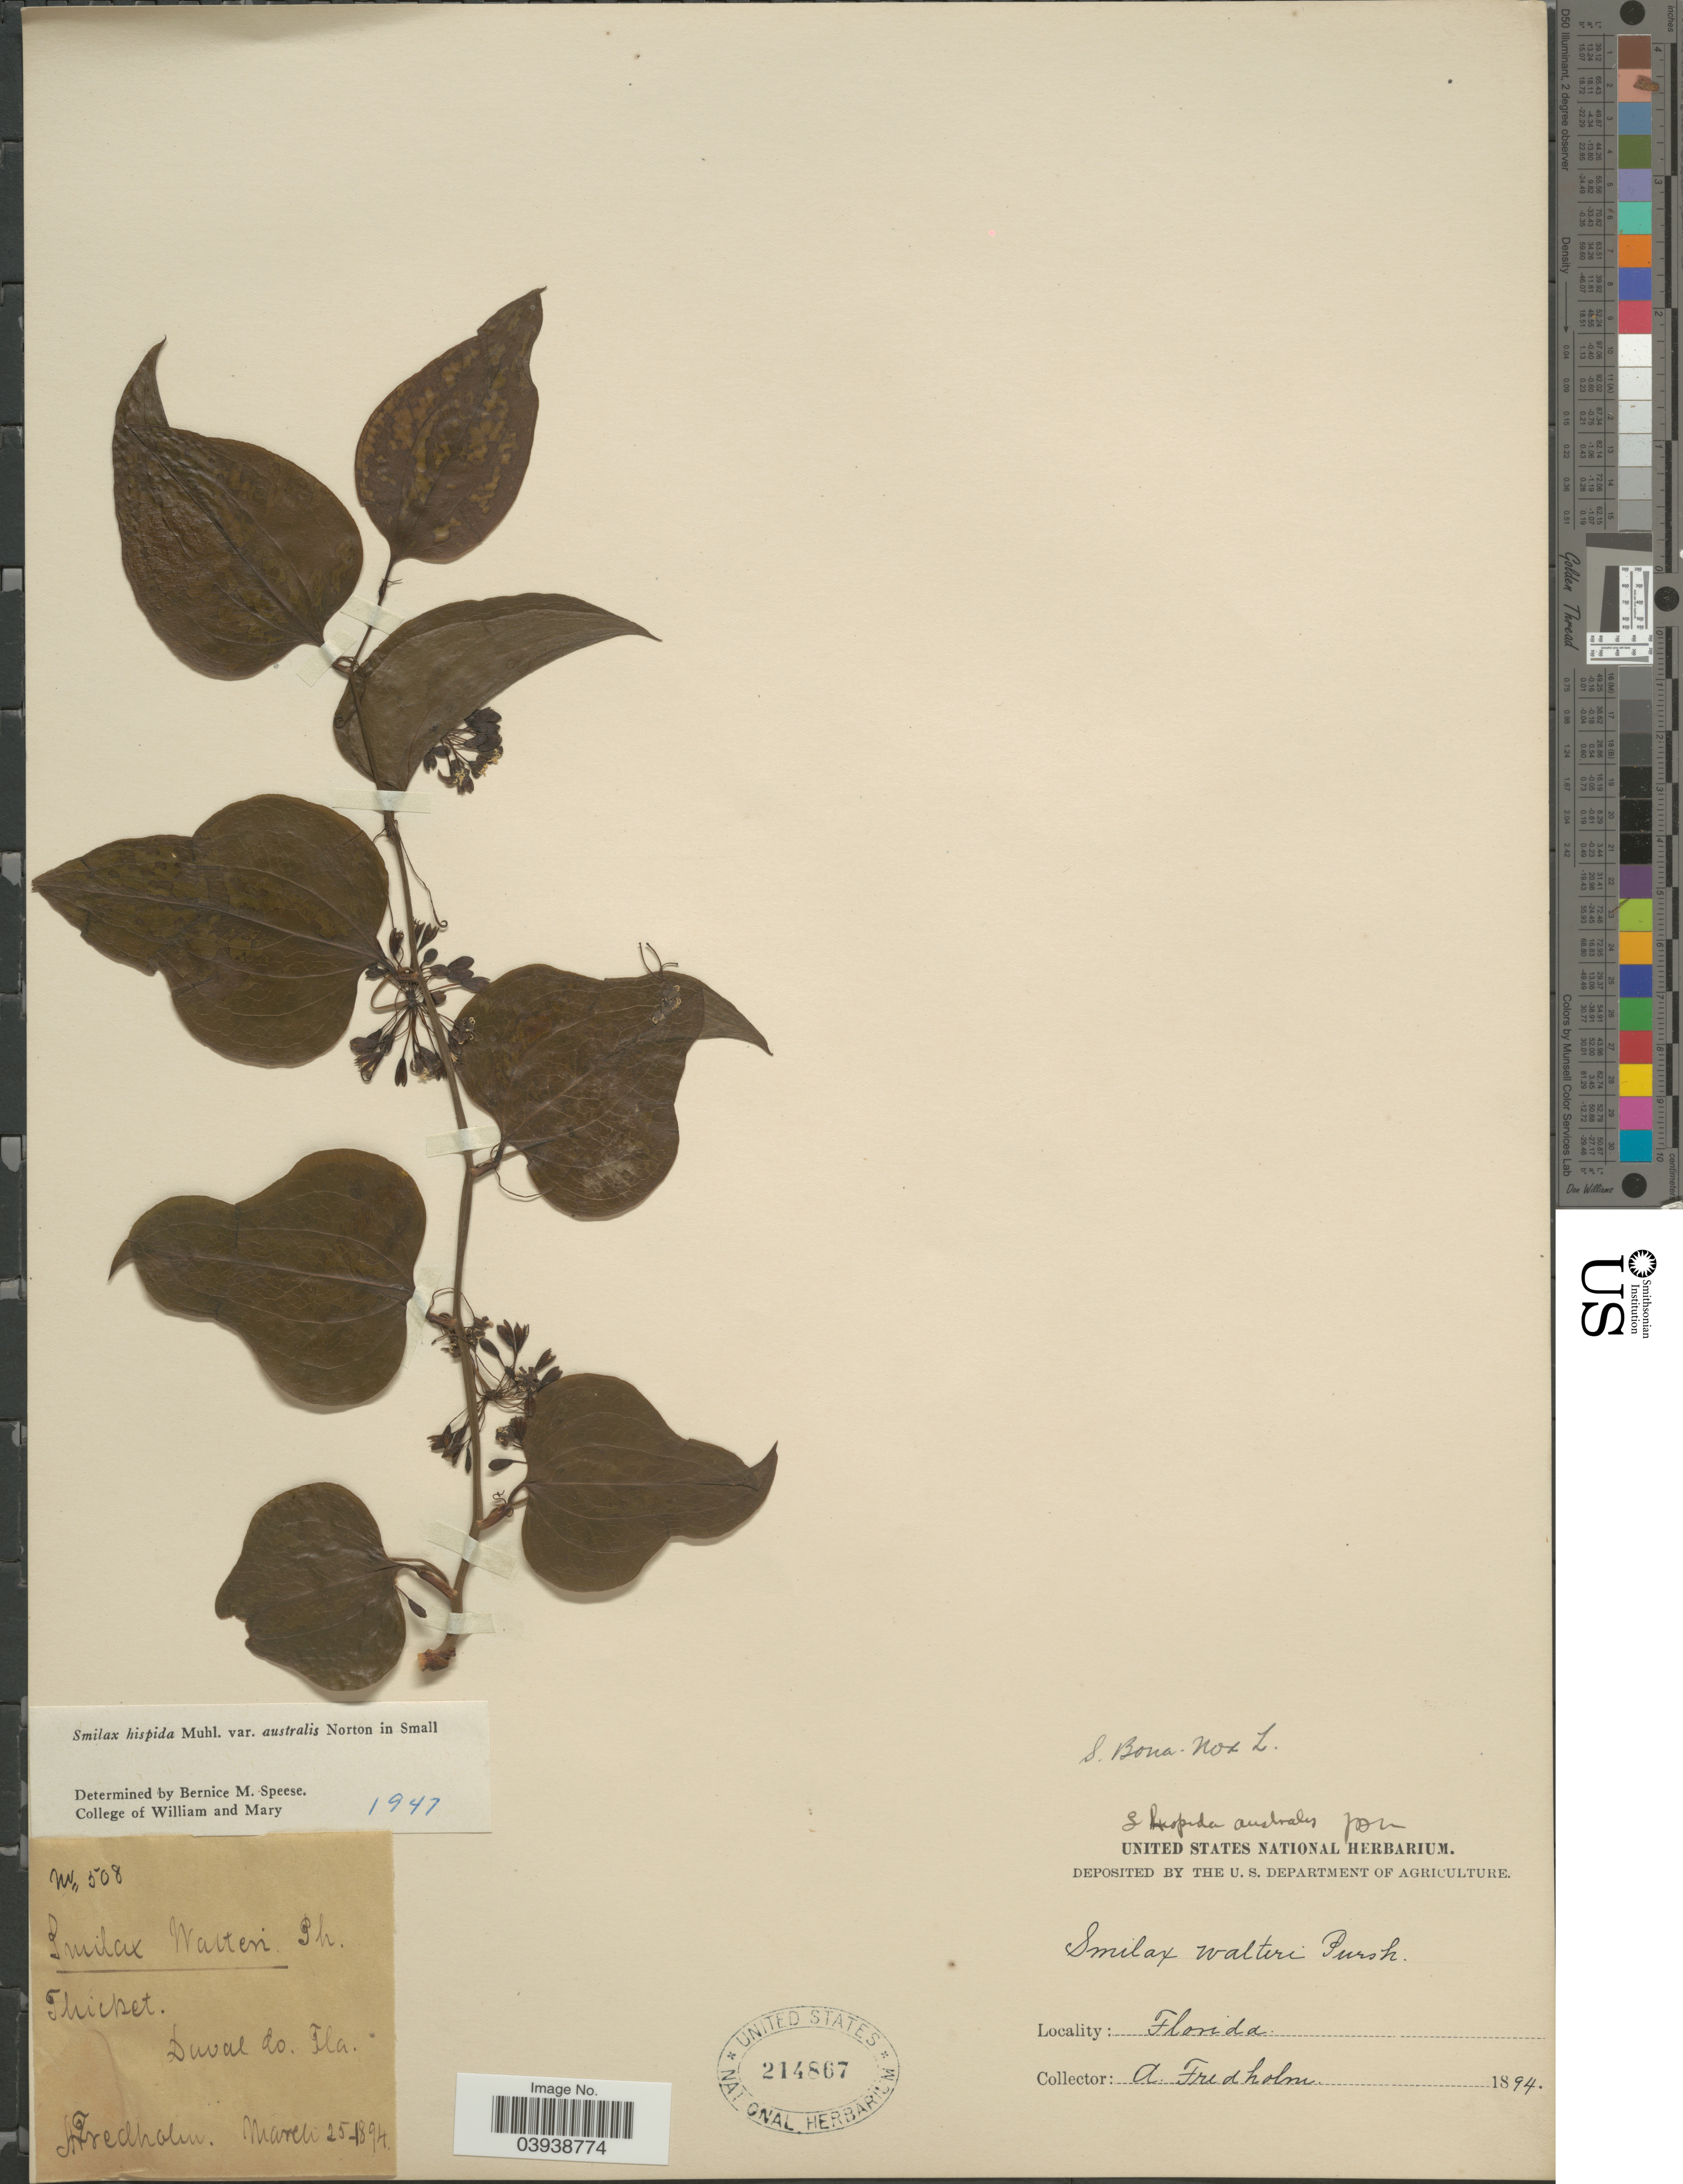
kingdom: Plantae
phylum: Tracheophyta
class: Liliopsida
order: Liliales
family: Smilacaceae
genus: Smilax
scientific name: Smilax hispida var. australis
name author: Small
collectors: A. Fredholm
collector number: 508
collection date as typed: Mareli 25-1894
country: United States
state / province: Florida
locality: Duval Co.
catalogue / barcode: US 214867